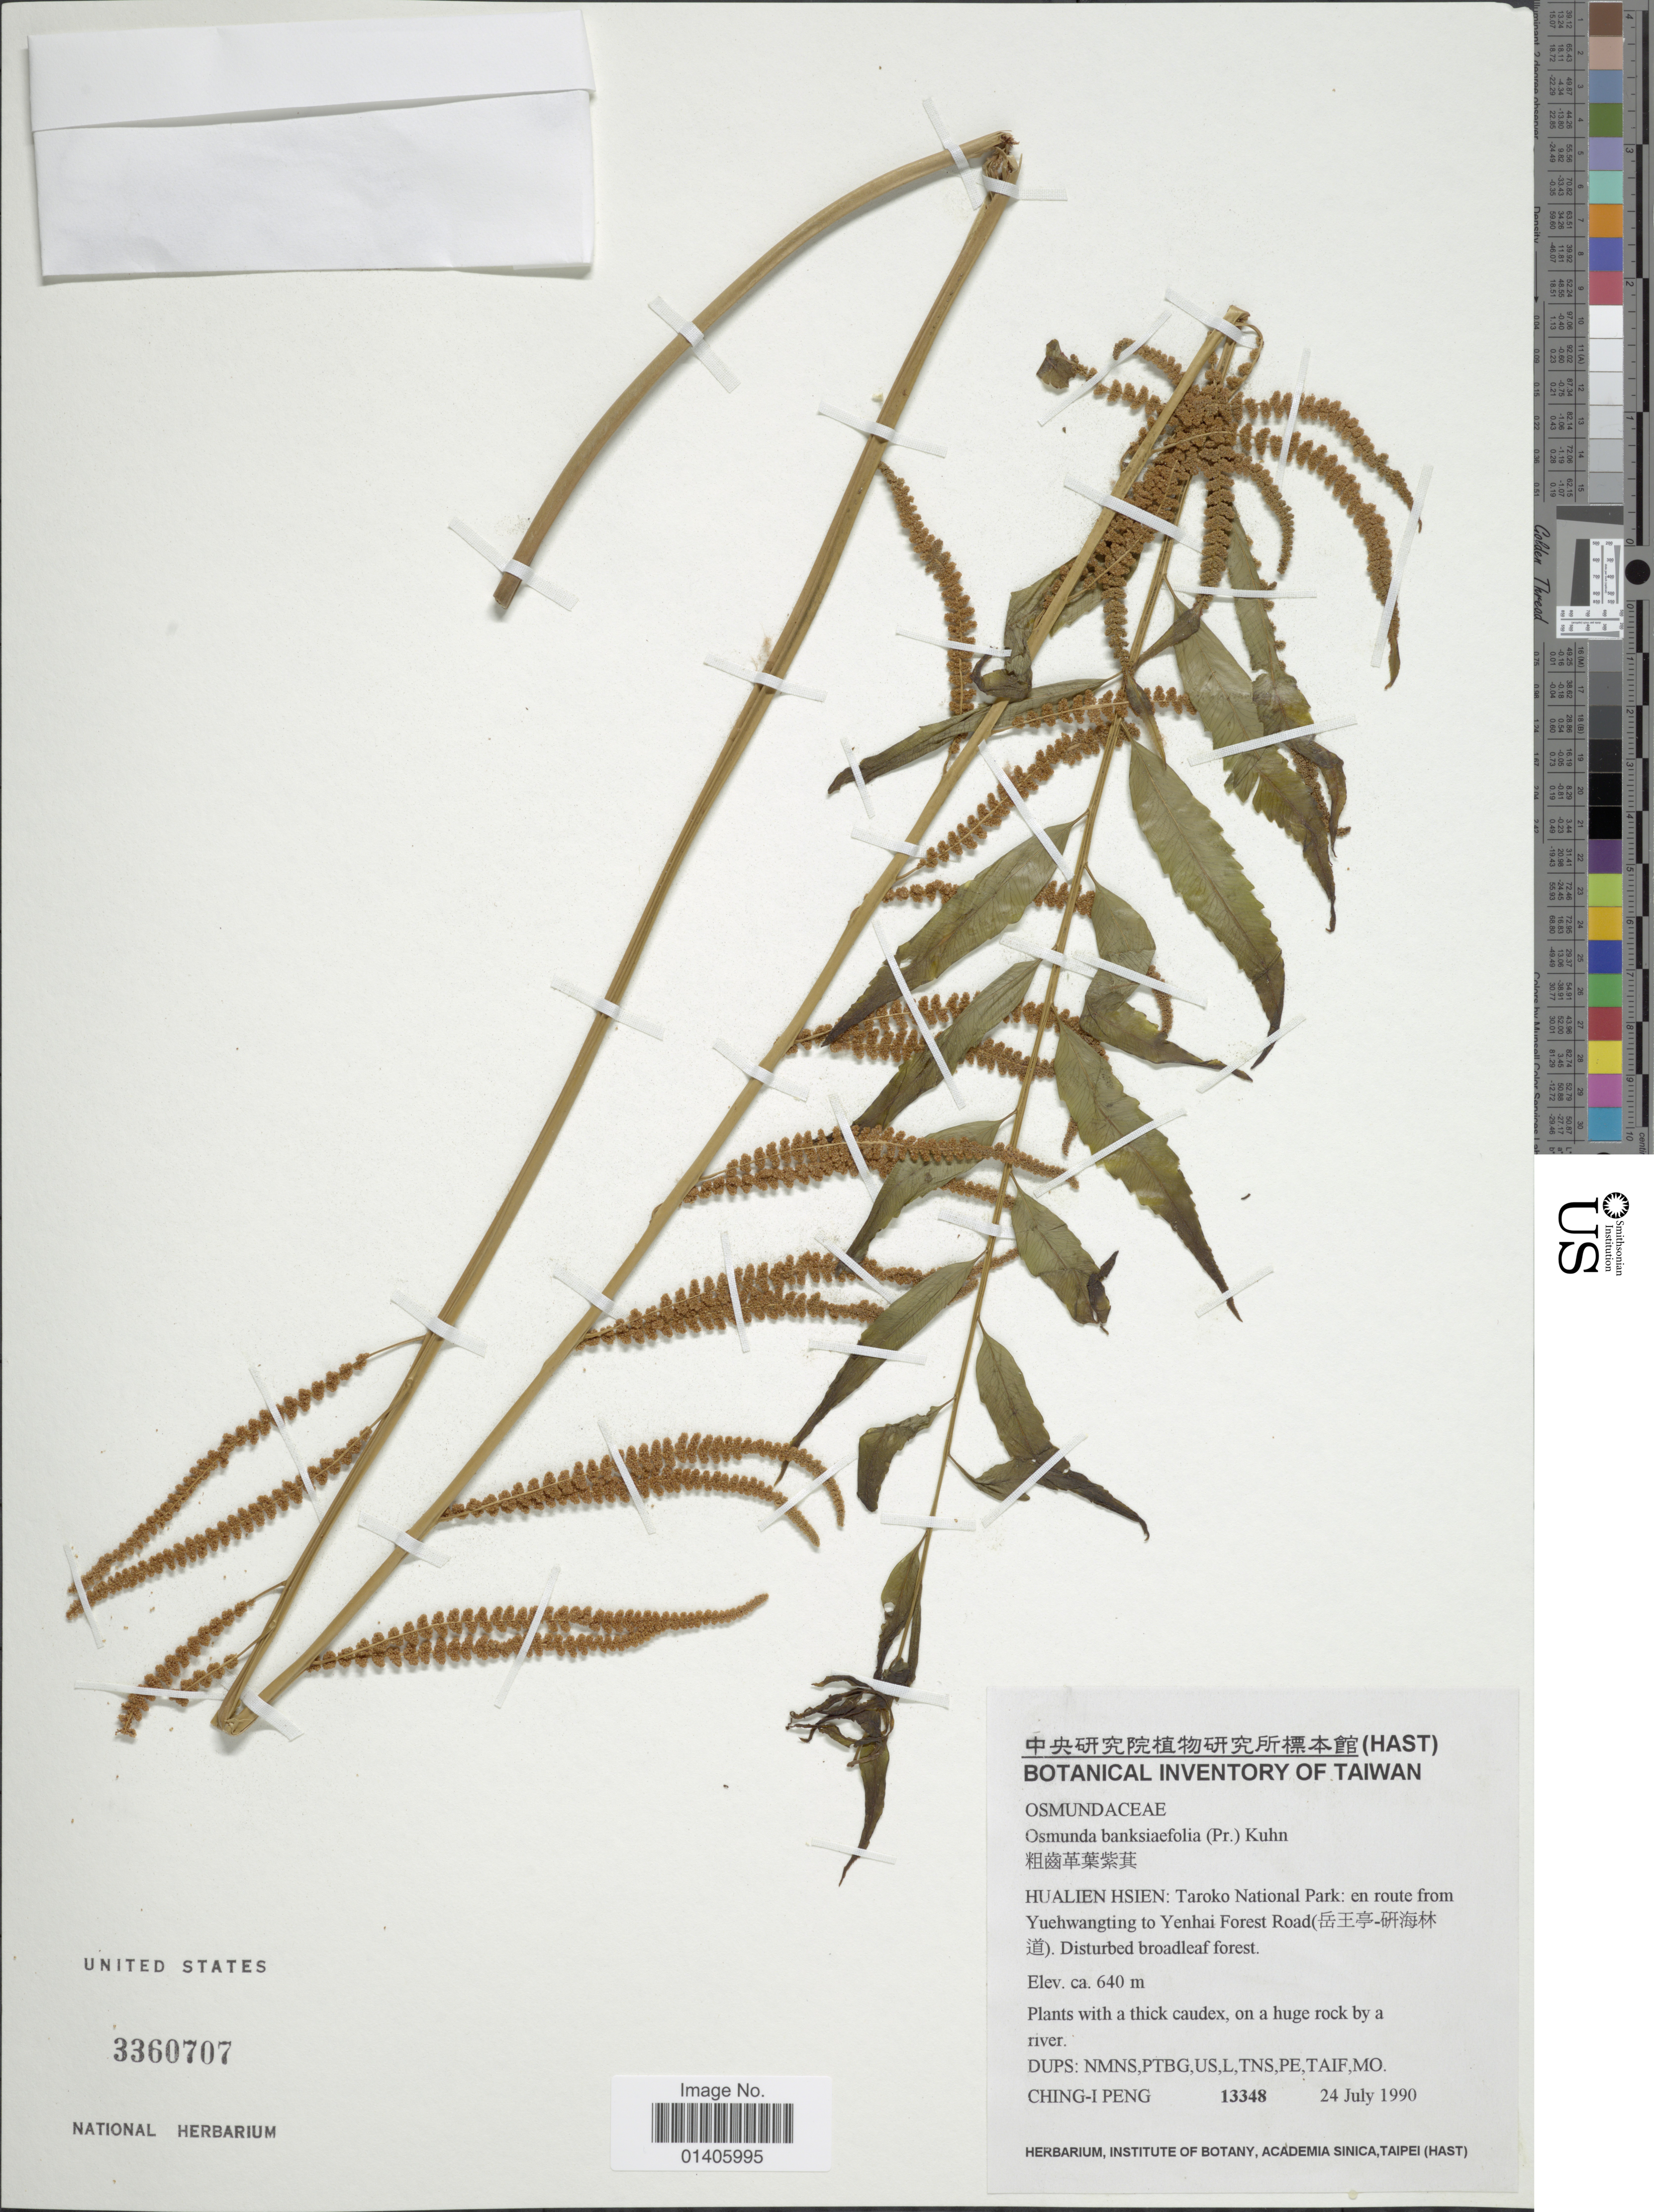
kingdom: Plantae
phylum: Tracheophyta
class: Polypodiopsida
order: Osmundales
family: Osmundaceae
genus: Osmunda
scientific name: Osmunda banksiifolia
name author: (C. Presl) Kuhn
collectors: C.-I Peng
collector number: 13348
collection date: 1990-07-24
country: Taiwan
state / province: Hualien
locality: Hualien hsien: Taroko national Park: en route from Yuehwangting to Yenhai Forest Road (X)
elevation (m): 640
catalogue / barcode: US 3360707